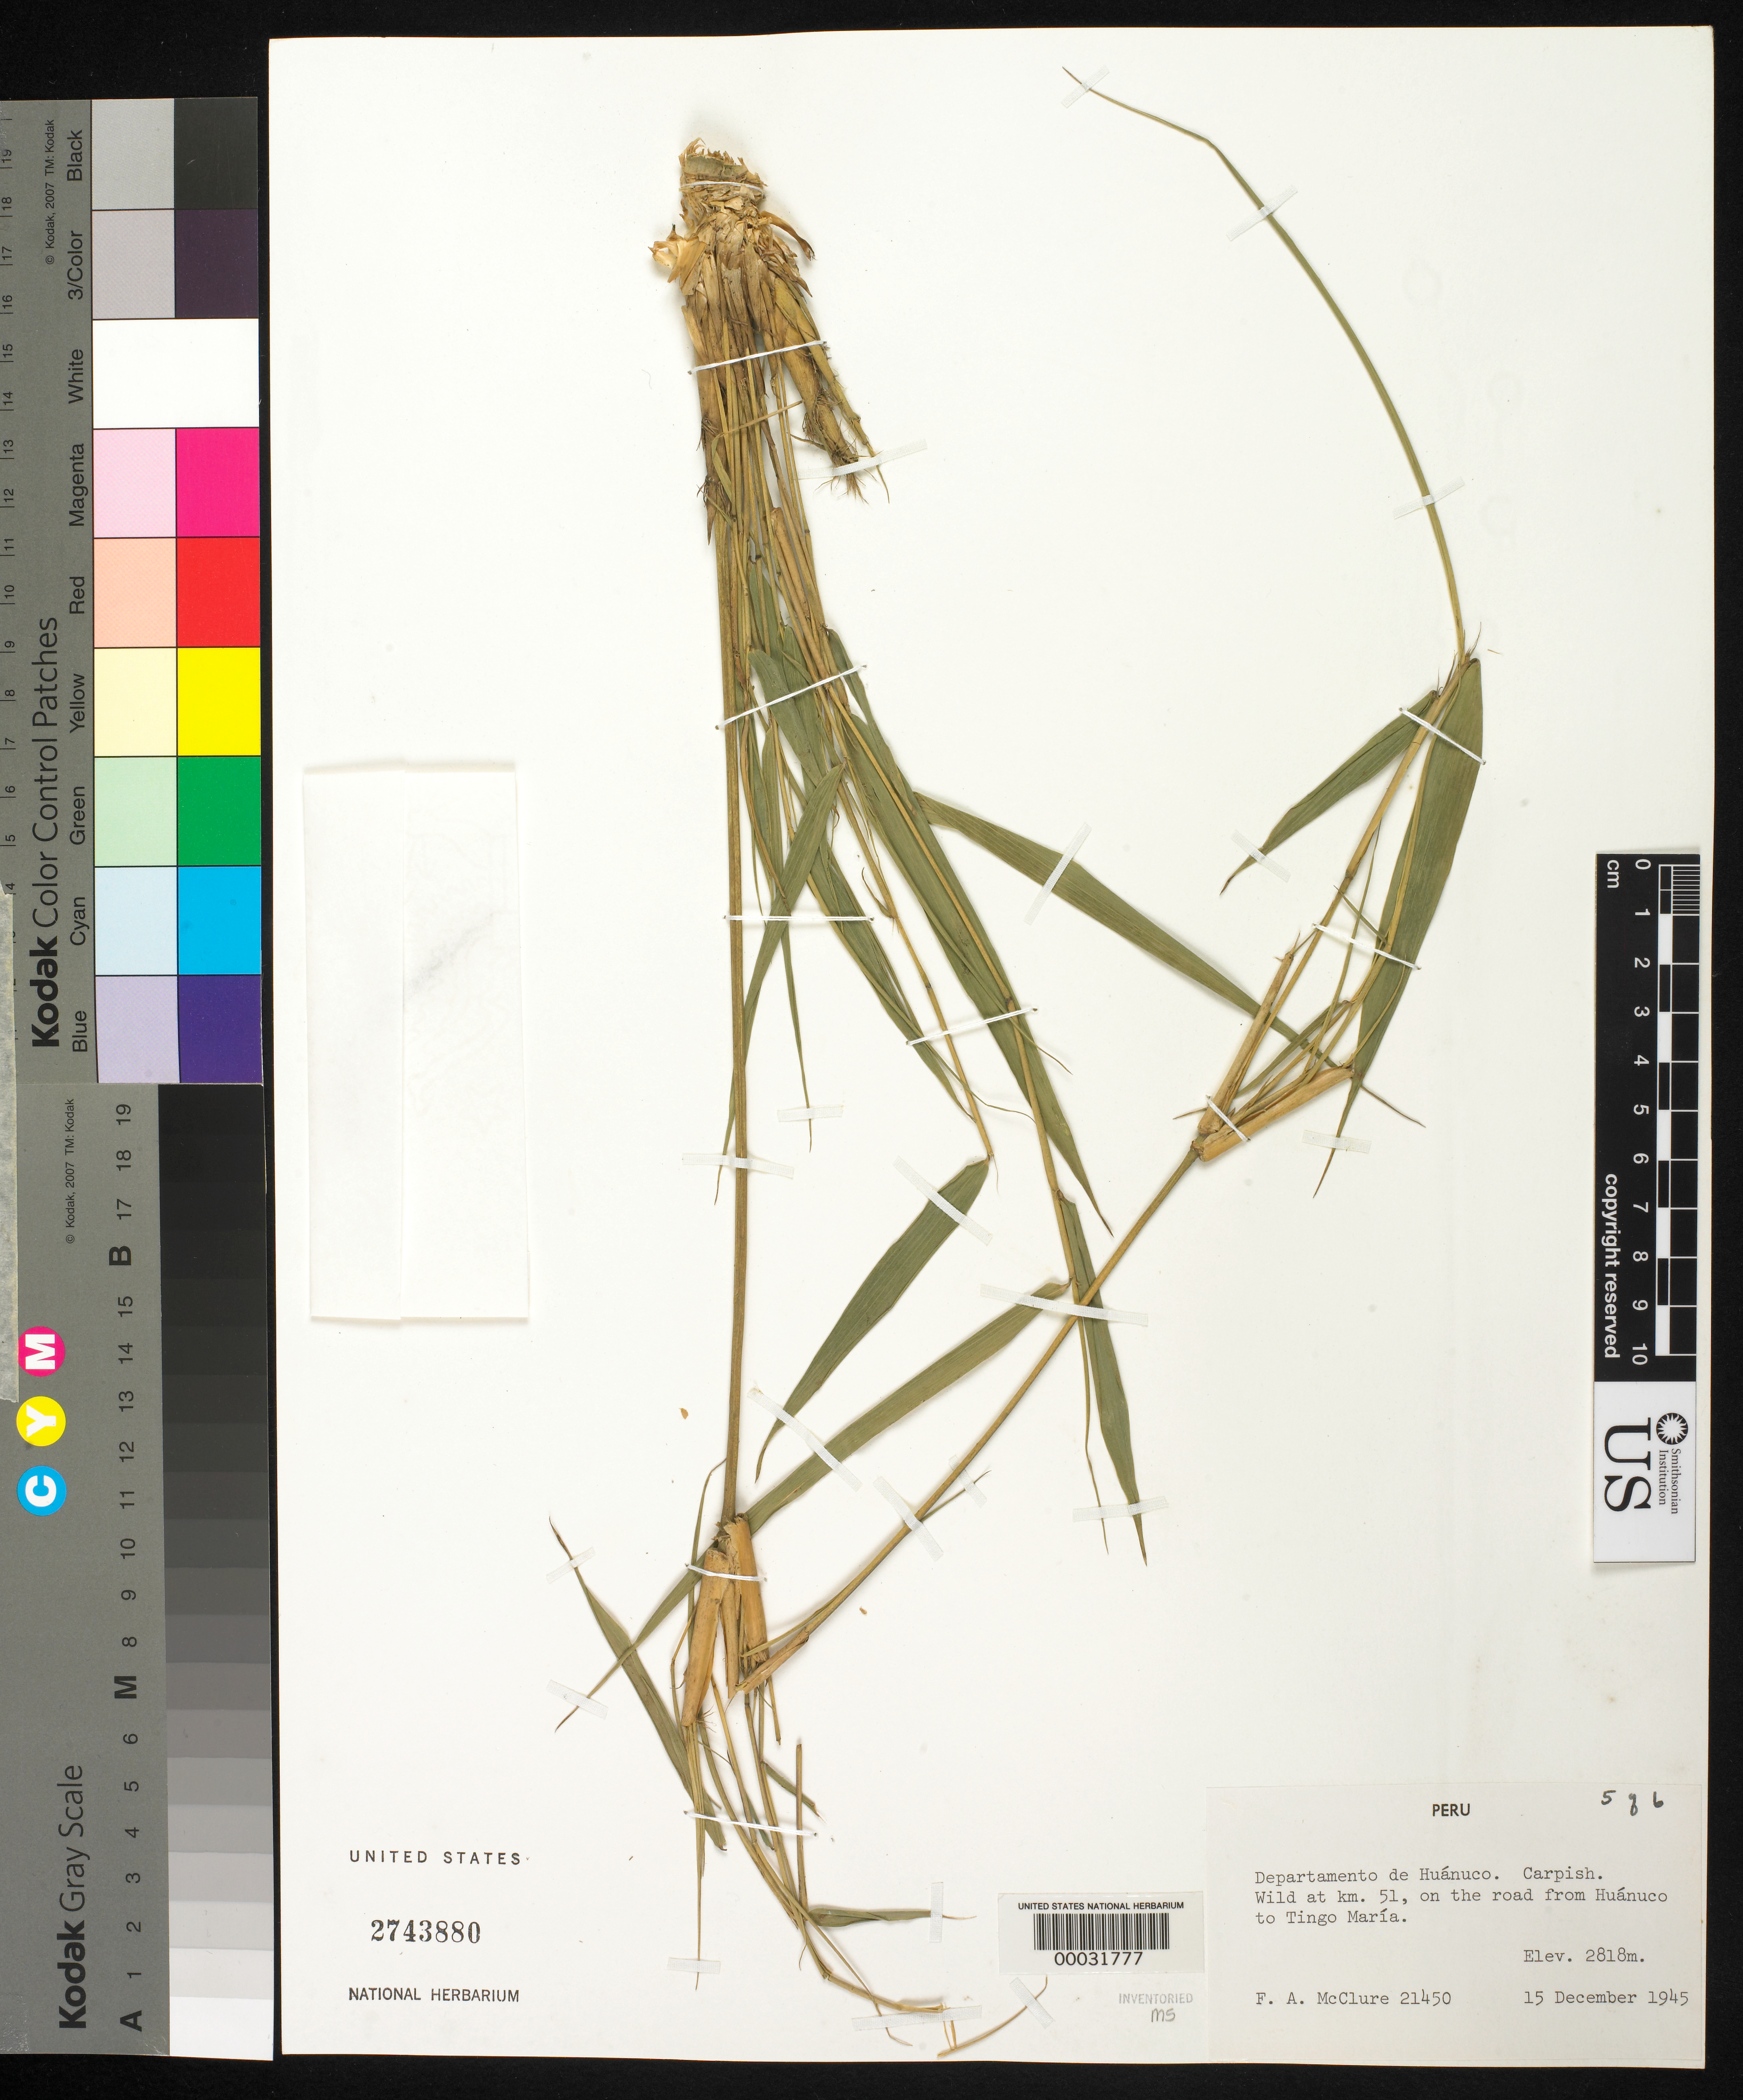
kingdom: Plantae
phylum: Tracheophyta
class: Liliopsida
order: Poales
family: Poaceae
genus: Aulonemia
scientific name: Aulonemia hirtula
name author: (Pilg.) McClure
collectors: F. A. McClure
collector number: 21450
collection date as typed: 15 Dec 1945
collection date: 1945-12-15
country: Peru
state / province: Huánuco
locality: Carpish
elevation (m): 2818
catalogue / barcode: US 2743880